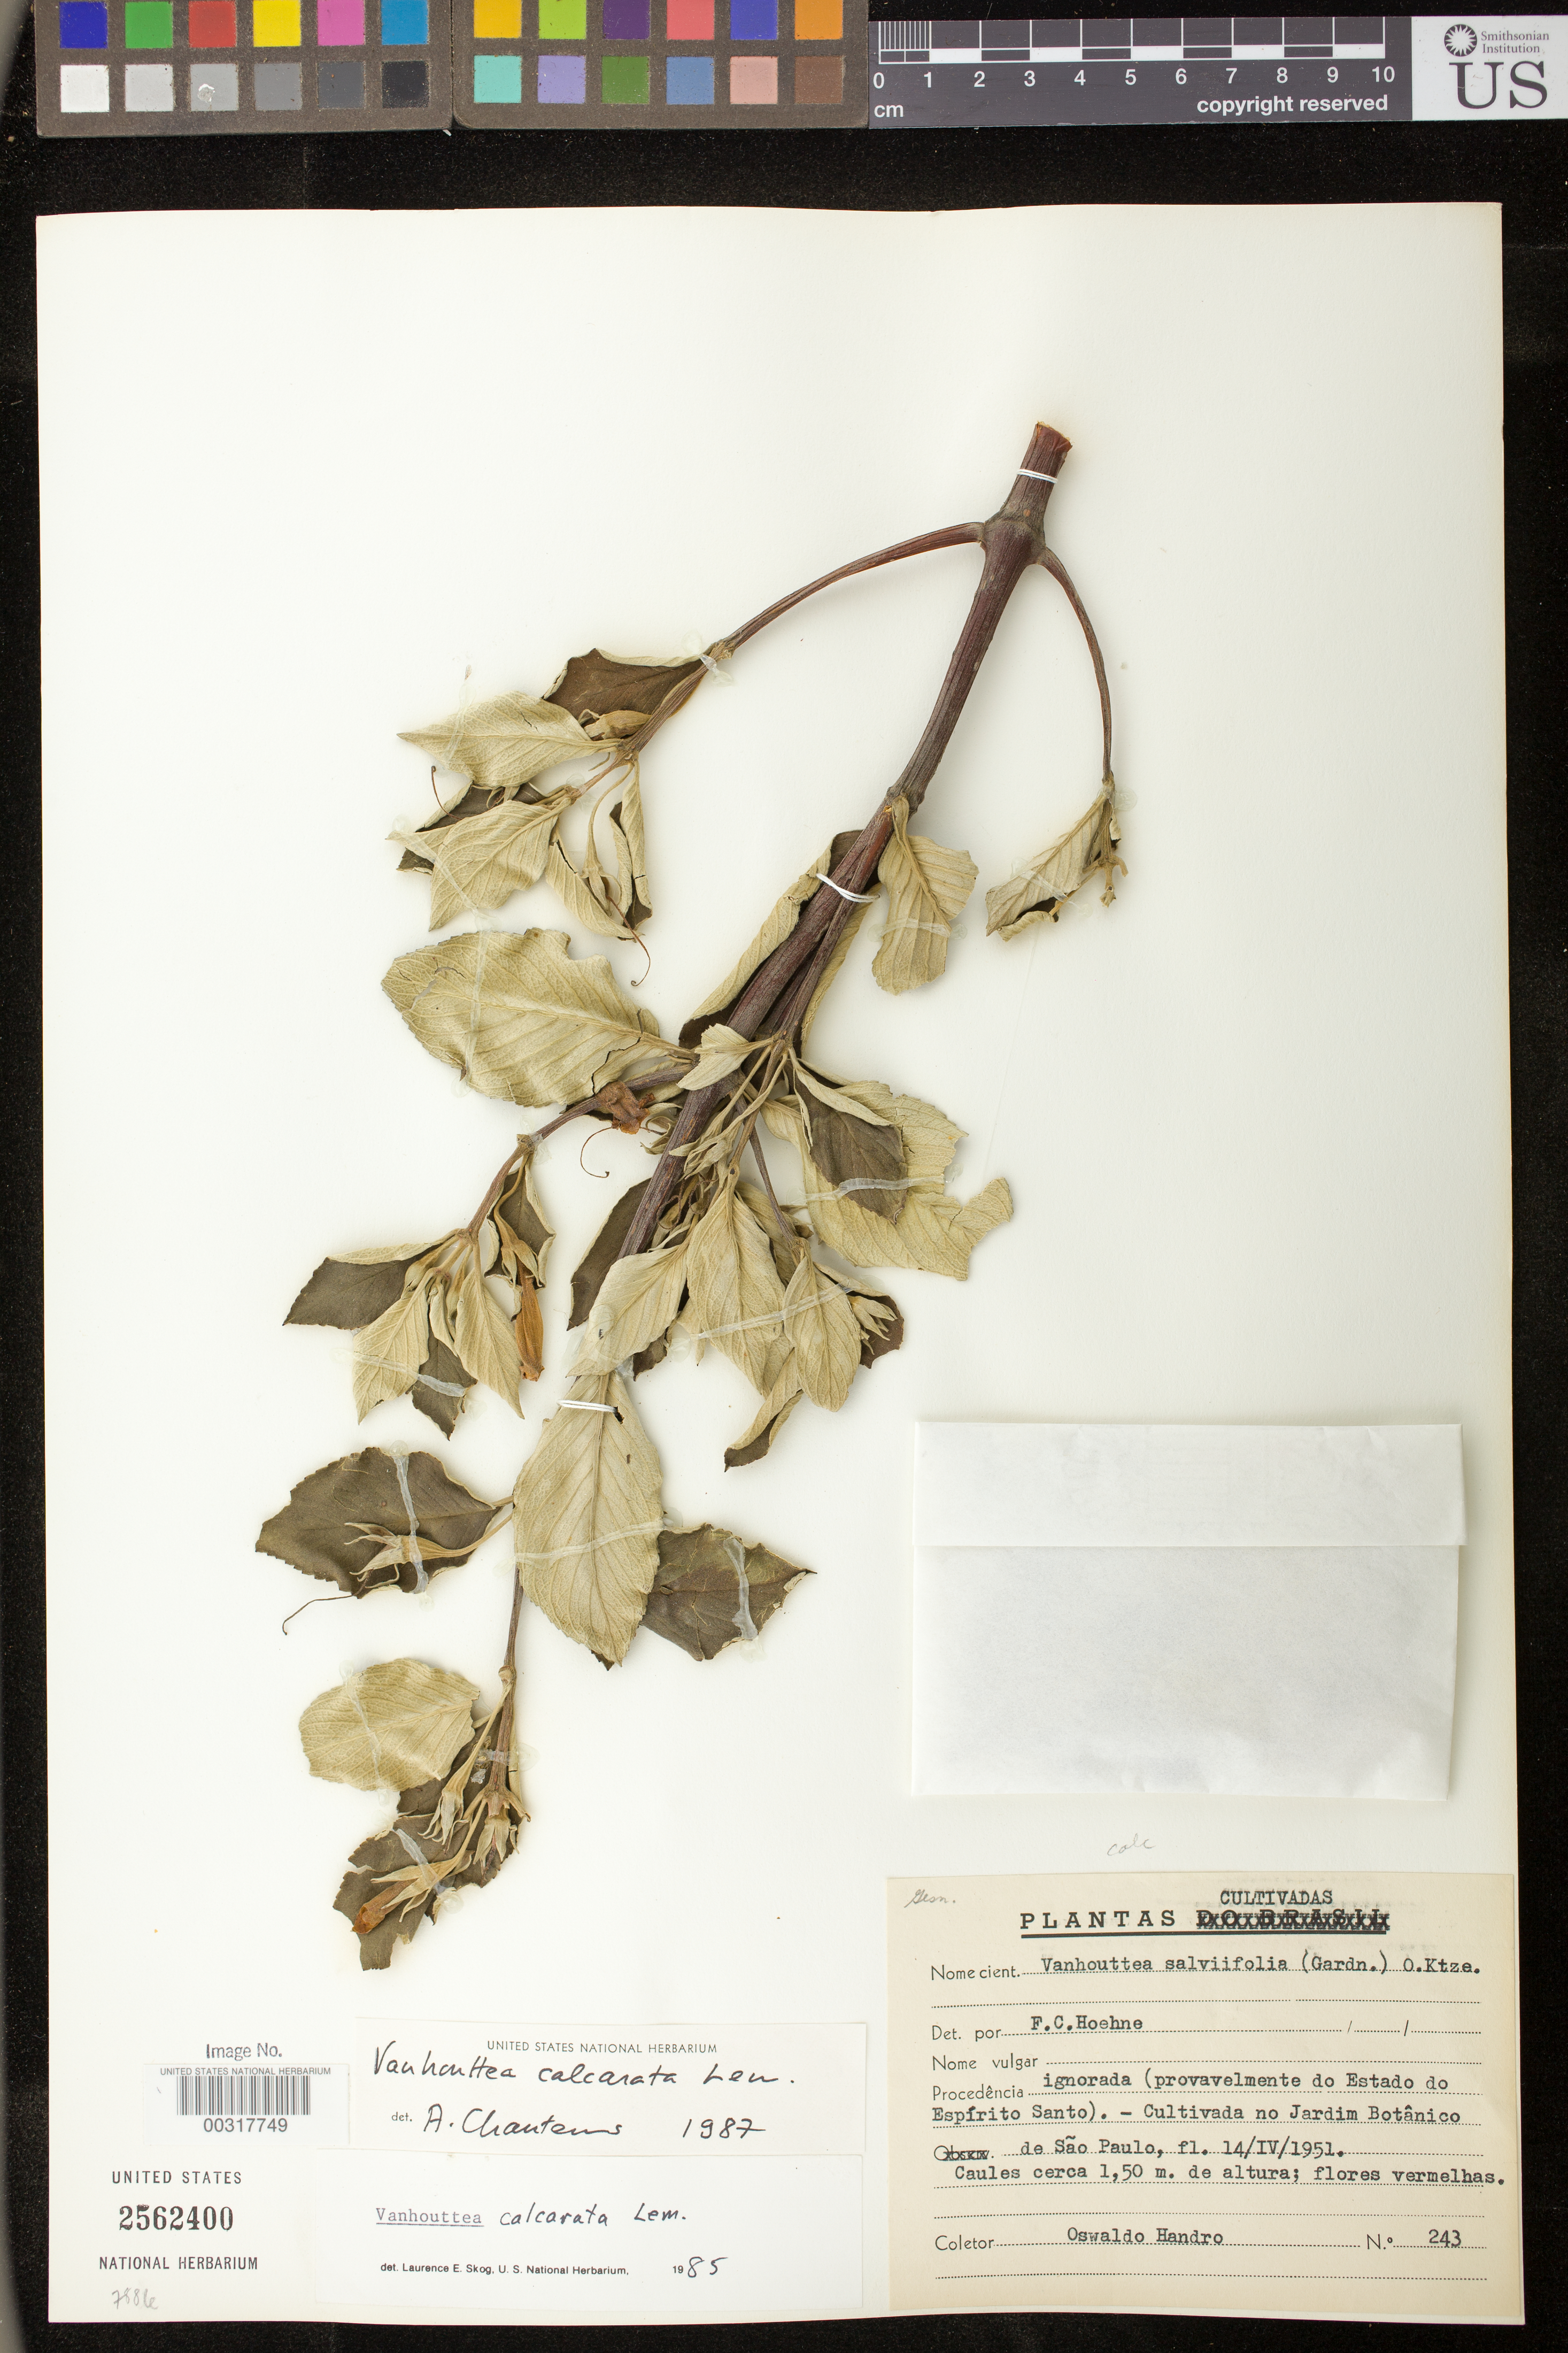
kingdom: Plantae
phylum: Tracheophyta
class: Magnoliopsida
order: Lamiales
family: Gesneriaceae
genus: Vanhouttea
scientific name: Vanhouttea calcarata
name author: Lem.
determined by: Chautems, A. P.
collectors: O. Handro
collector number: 243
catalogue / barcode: US 2562400